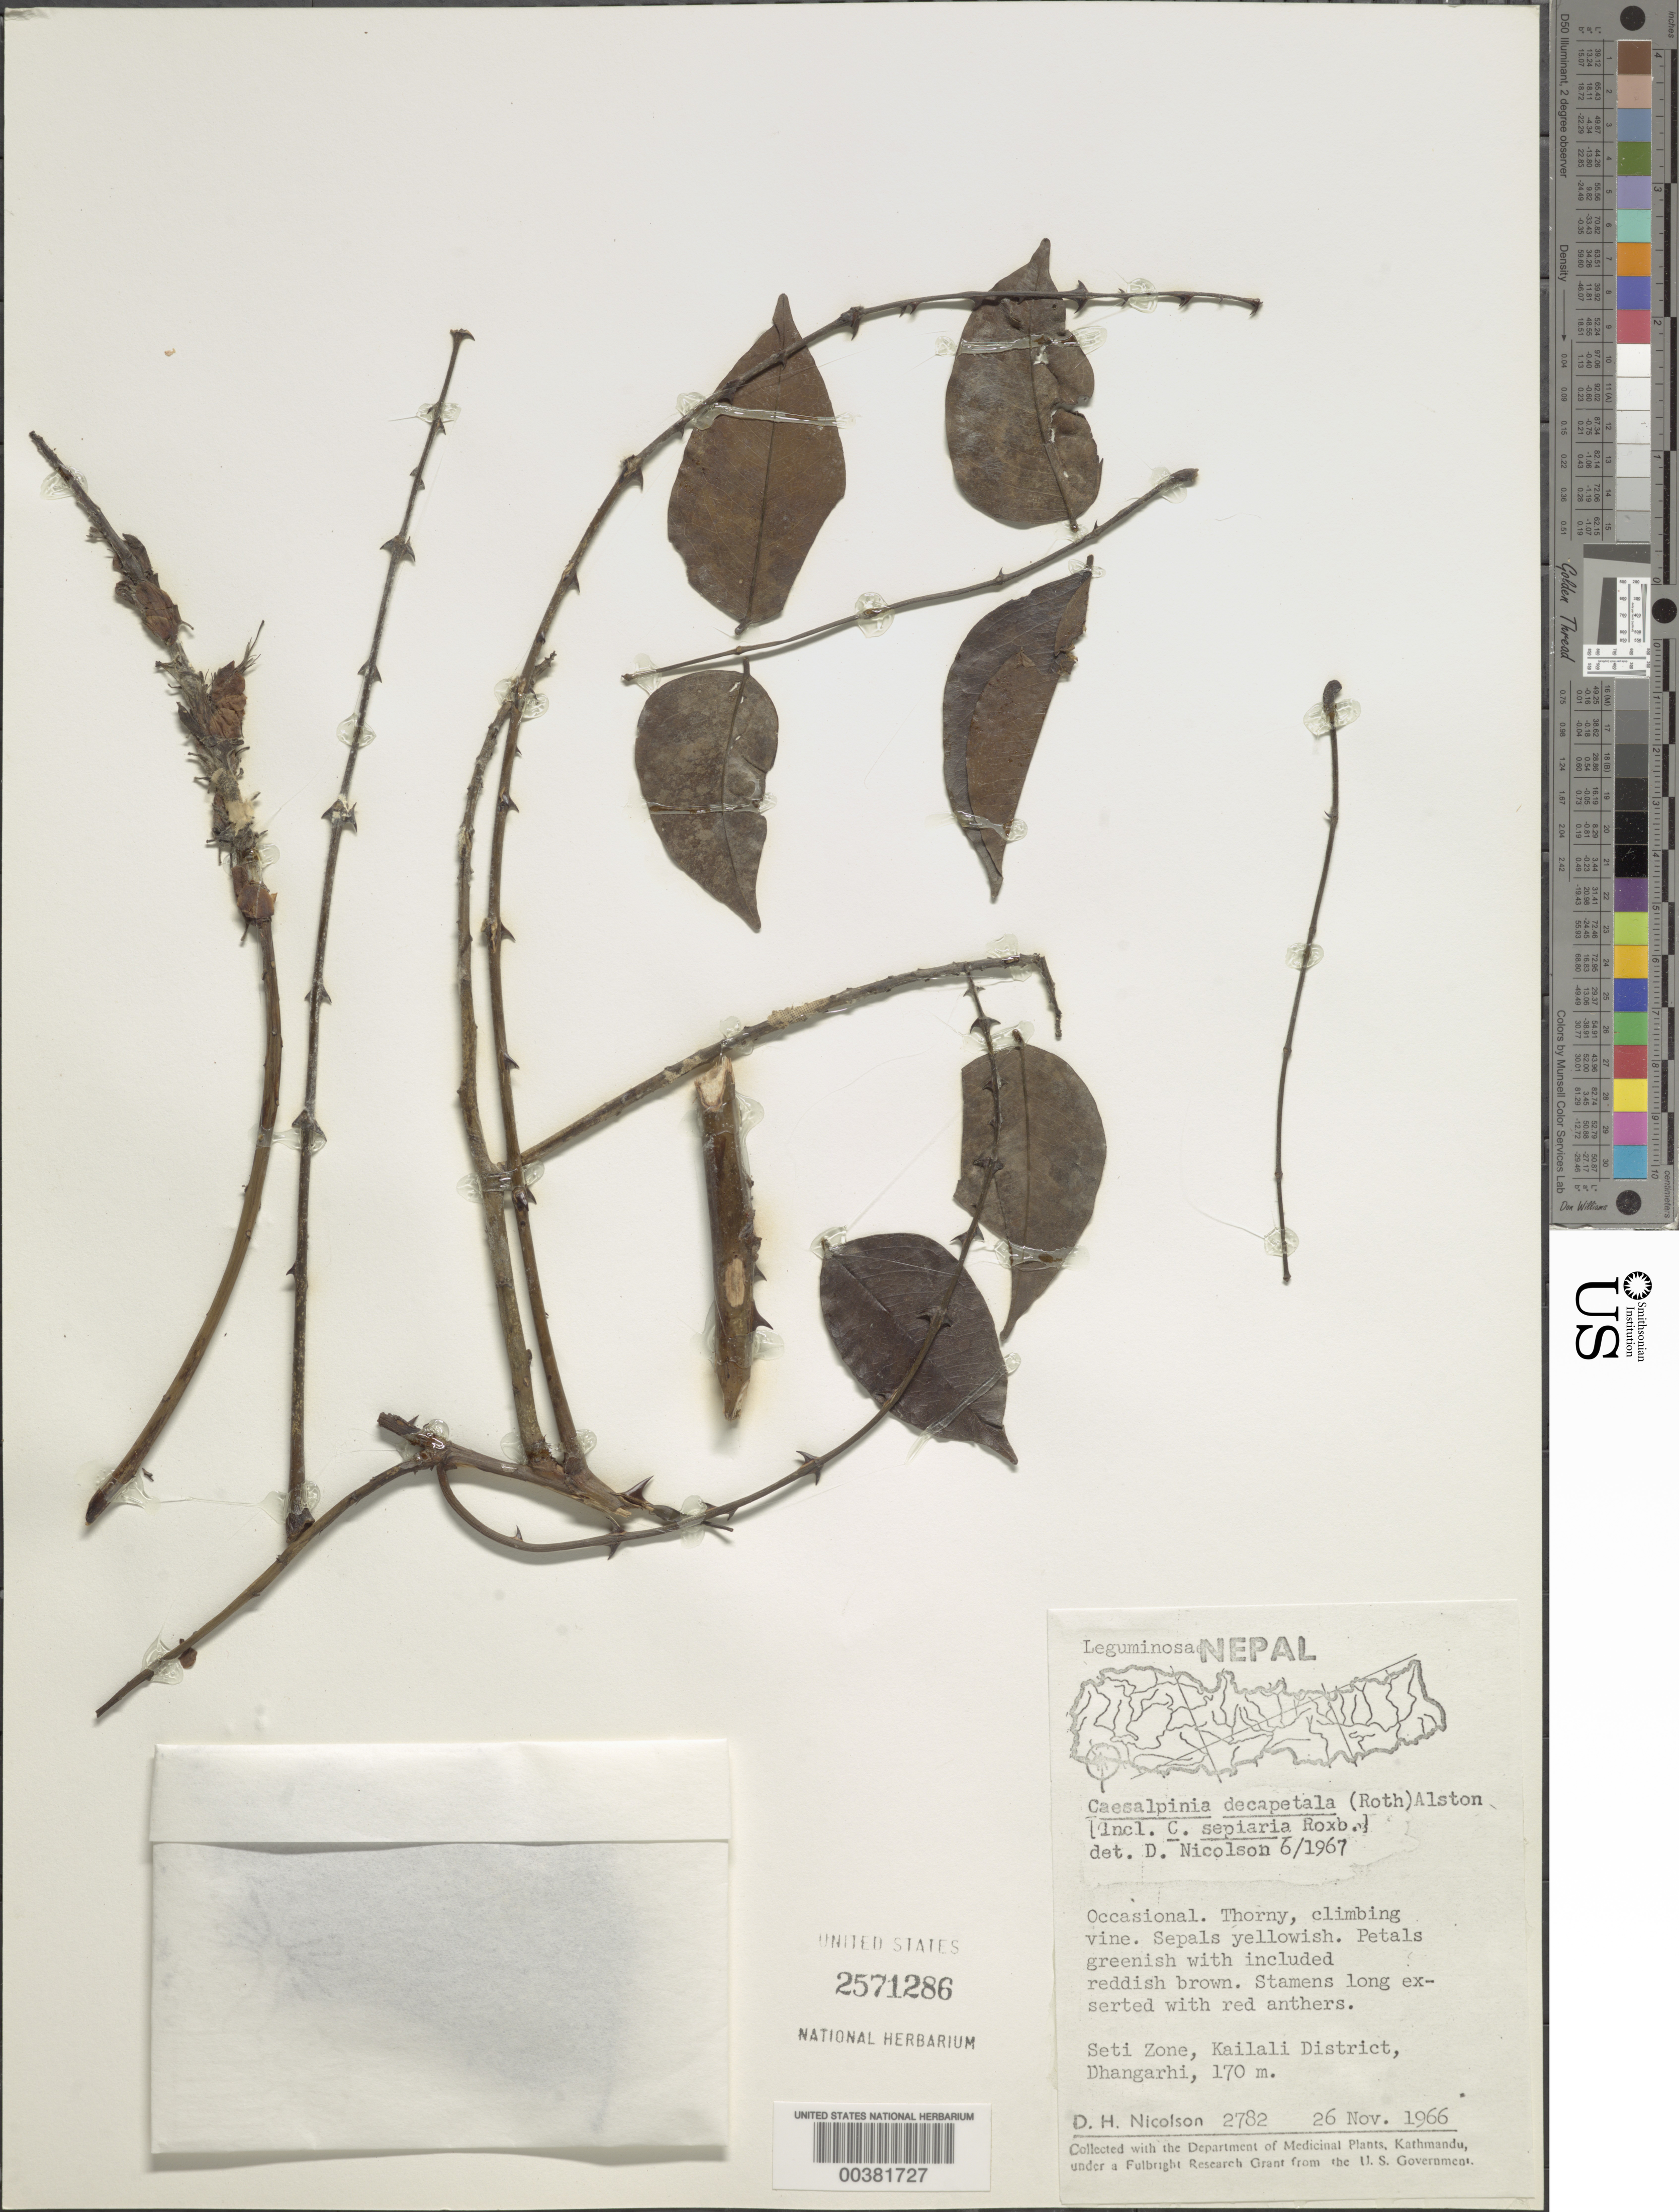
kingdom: Plantae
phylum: Tracheophyta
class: Magnoliopsida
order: Fabales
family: Fabaceae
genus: Biancaea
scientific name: Biancaea decapetala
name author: (Roth) O. Deg.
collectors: D. H. Nicolson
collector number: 2782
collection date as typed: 26 Nov 1966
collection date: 1966-11-26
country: Nepal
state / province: Seti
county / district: Kailali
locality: Dhangarhi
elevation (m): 170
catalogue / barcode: US 2571286